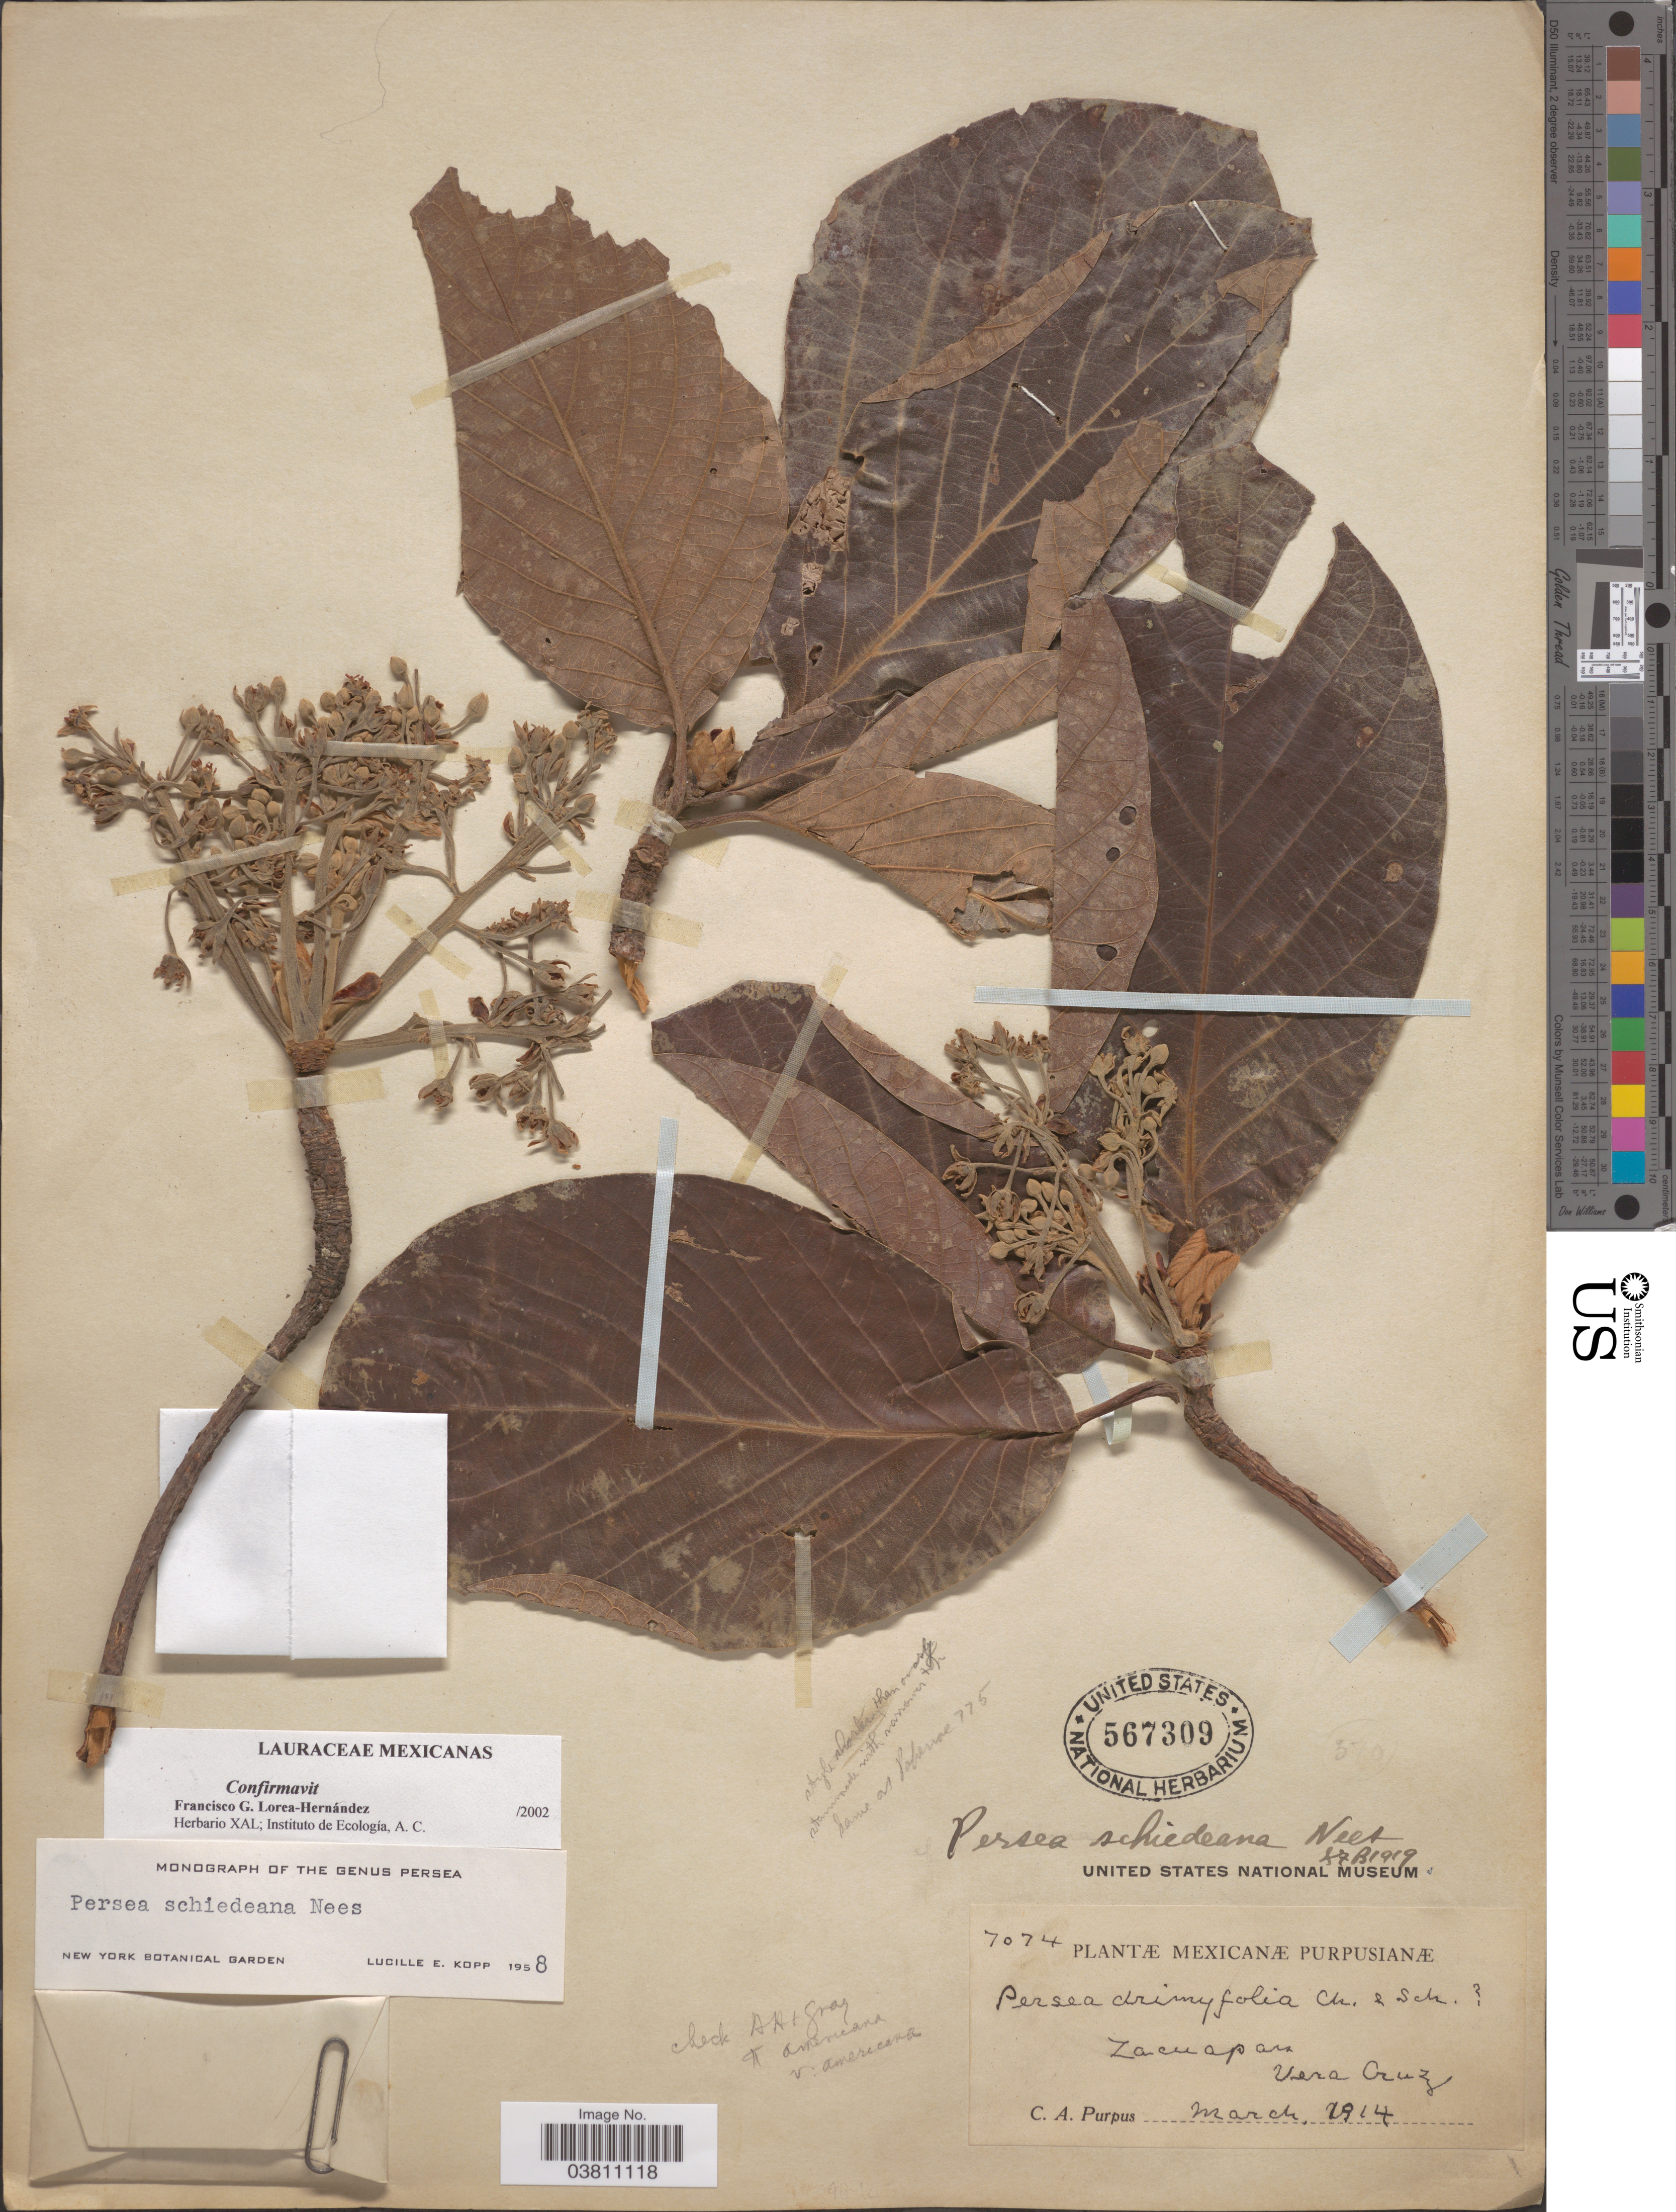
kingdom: Plantae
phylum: Tracheophyta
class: Magnoliopsida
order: Laurales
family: Lauraceae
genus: Persea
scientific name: Persea schiediana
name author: Nees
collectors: C. A. Purpus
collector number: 7074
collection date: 1914-03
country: Mexico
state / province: Veracruz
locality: Zacuapan, Vera Cruz.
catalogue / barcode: US 567309